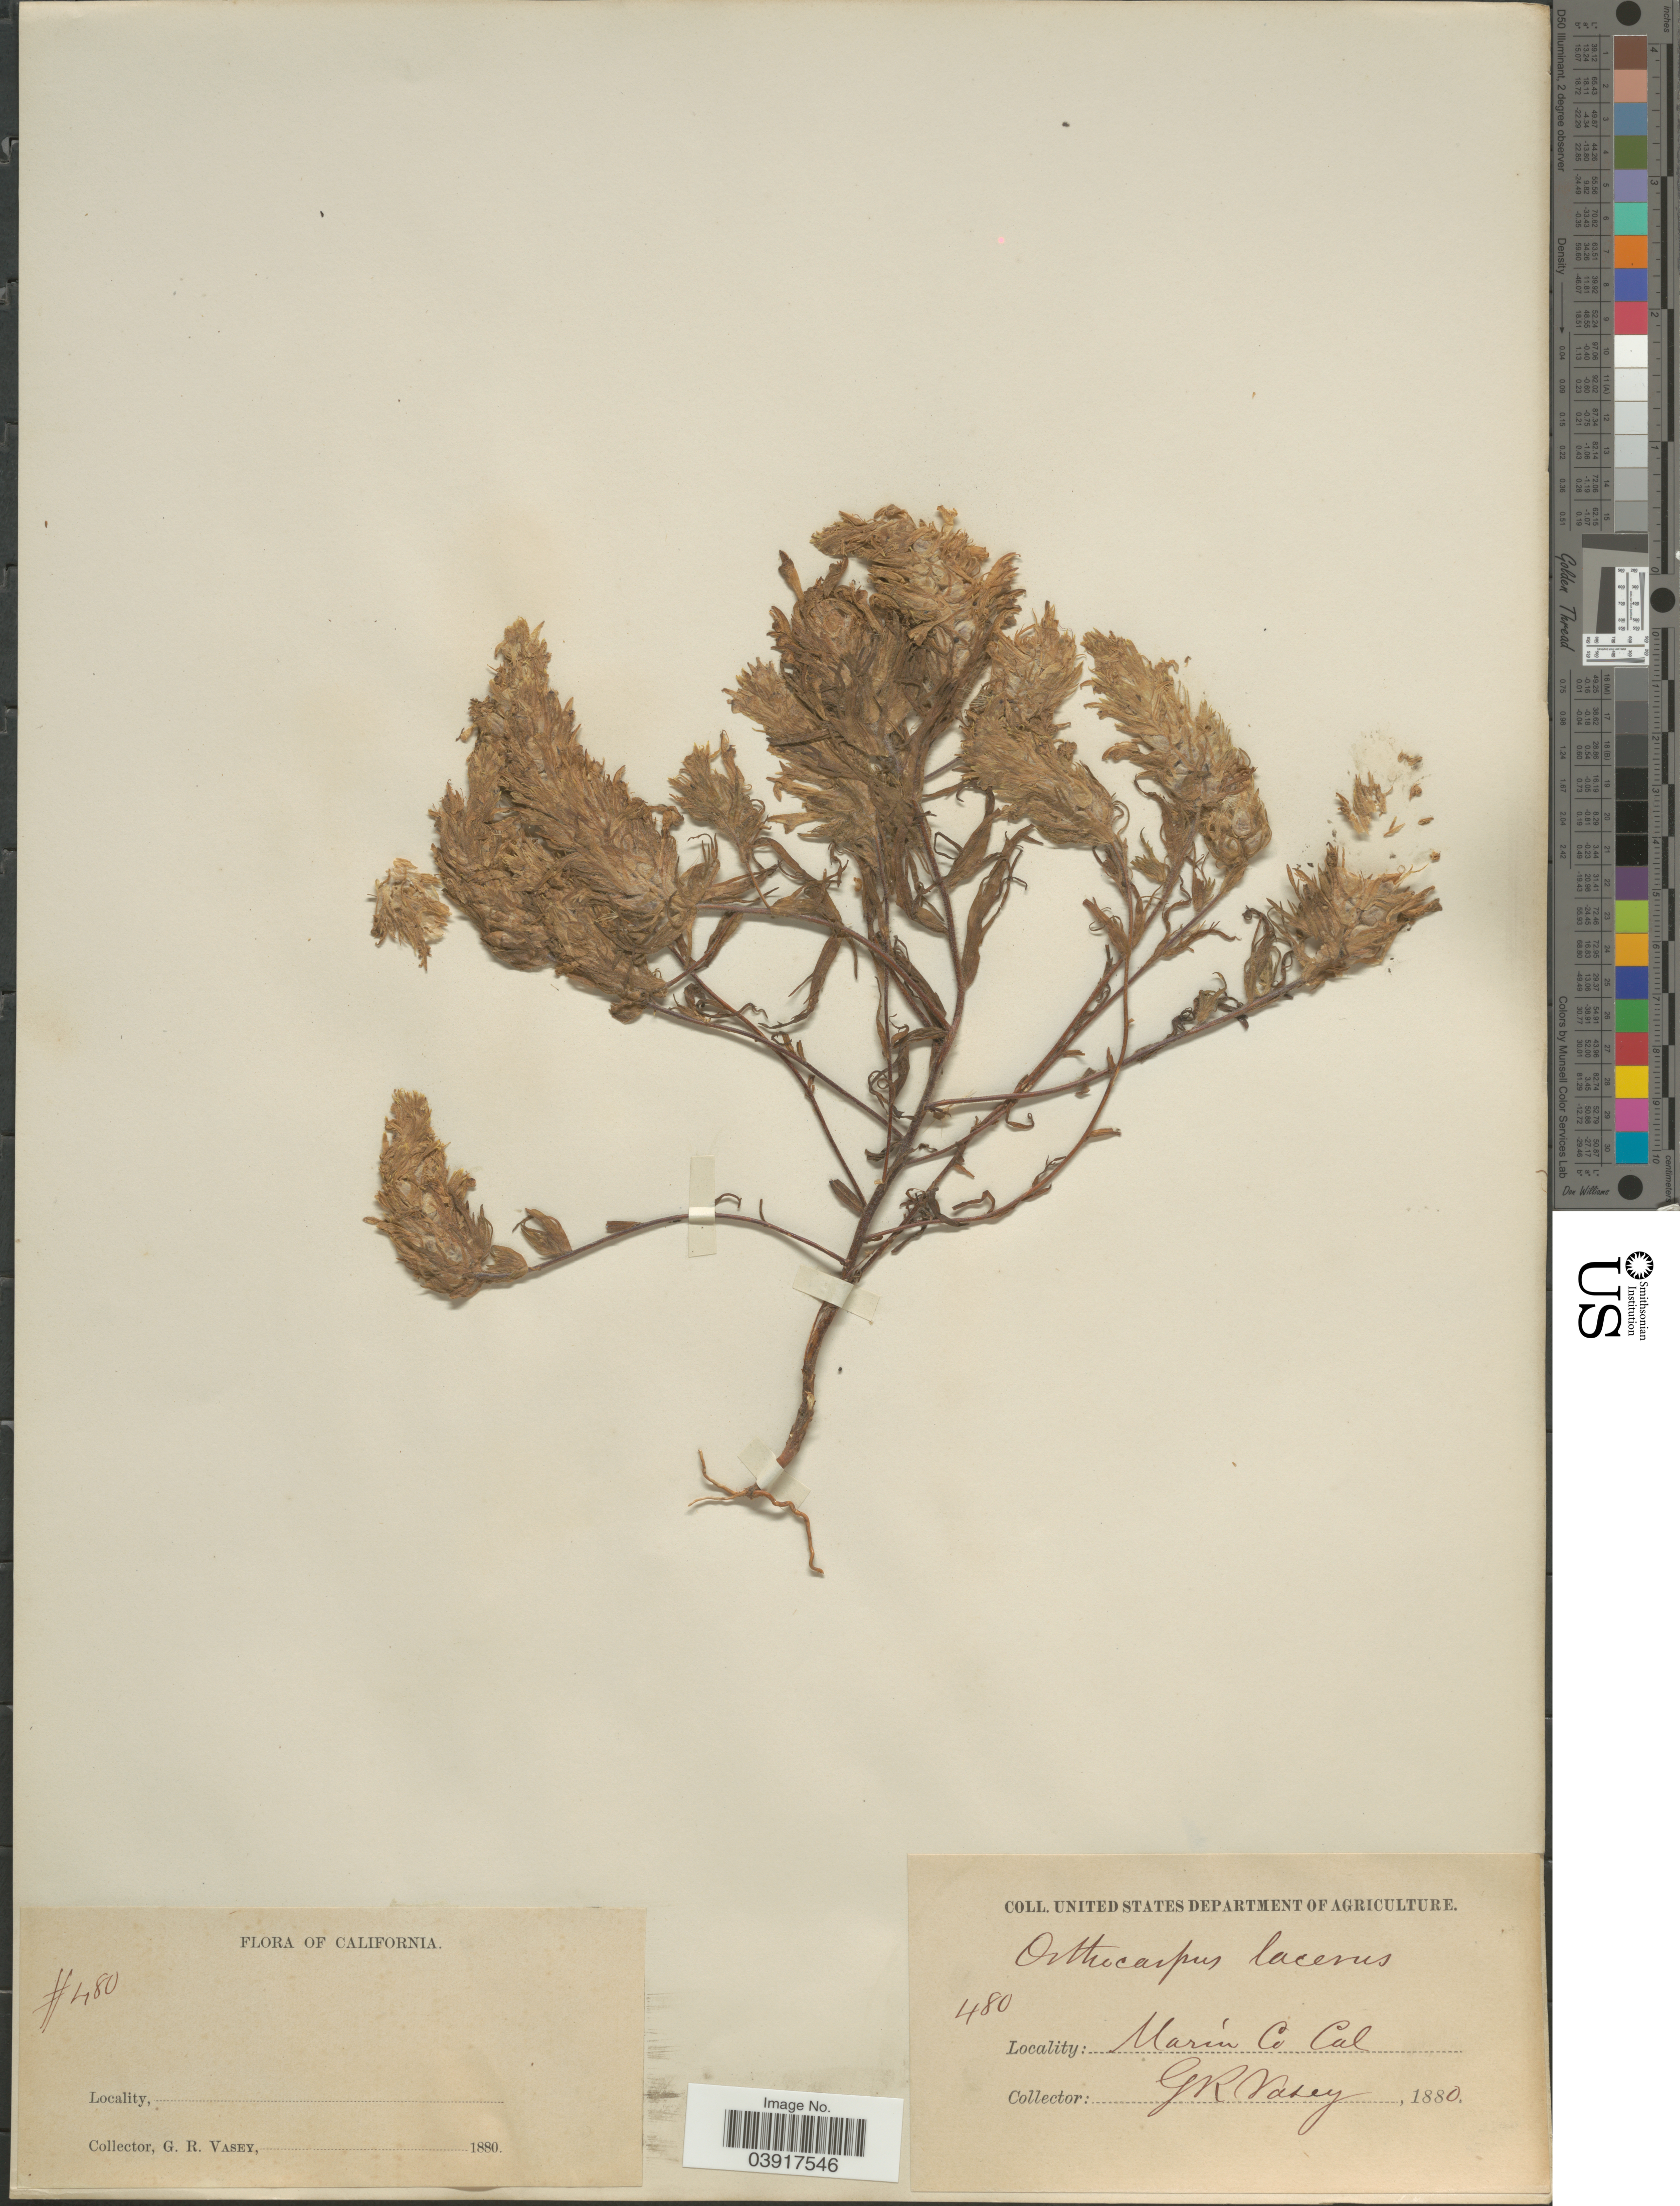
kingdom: Plantae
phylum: Tracheophyta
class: Magnoliopsida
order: Lamiales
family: Orobanchaceae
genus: Orthocarpus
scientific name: Orthocarpus lacerus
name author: Benth.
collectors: G. R. Vasey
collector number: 480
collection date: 1880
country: United States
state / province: California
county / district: Marin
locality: Marin Co.